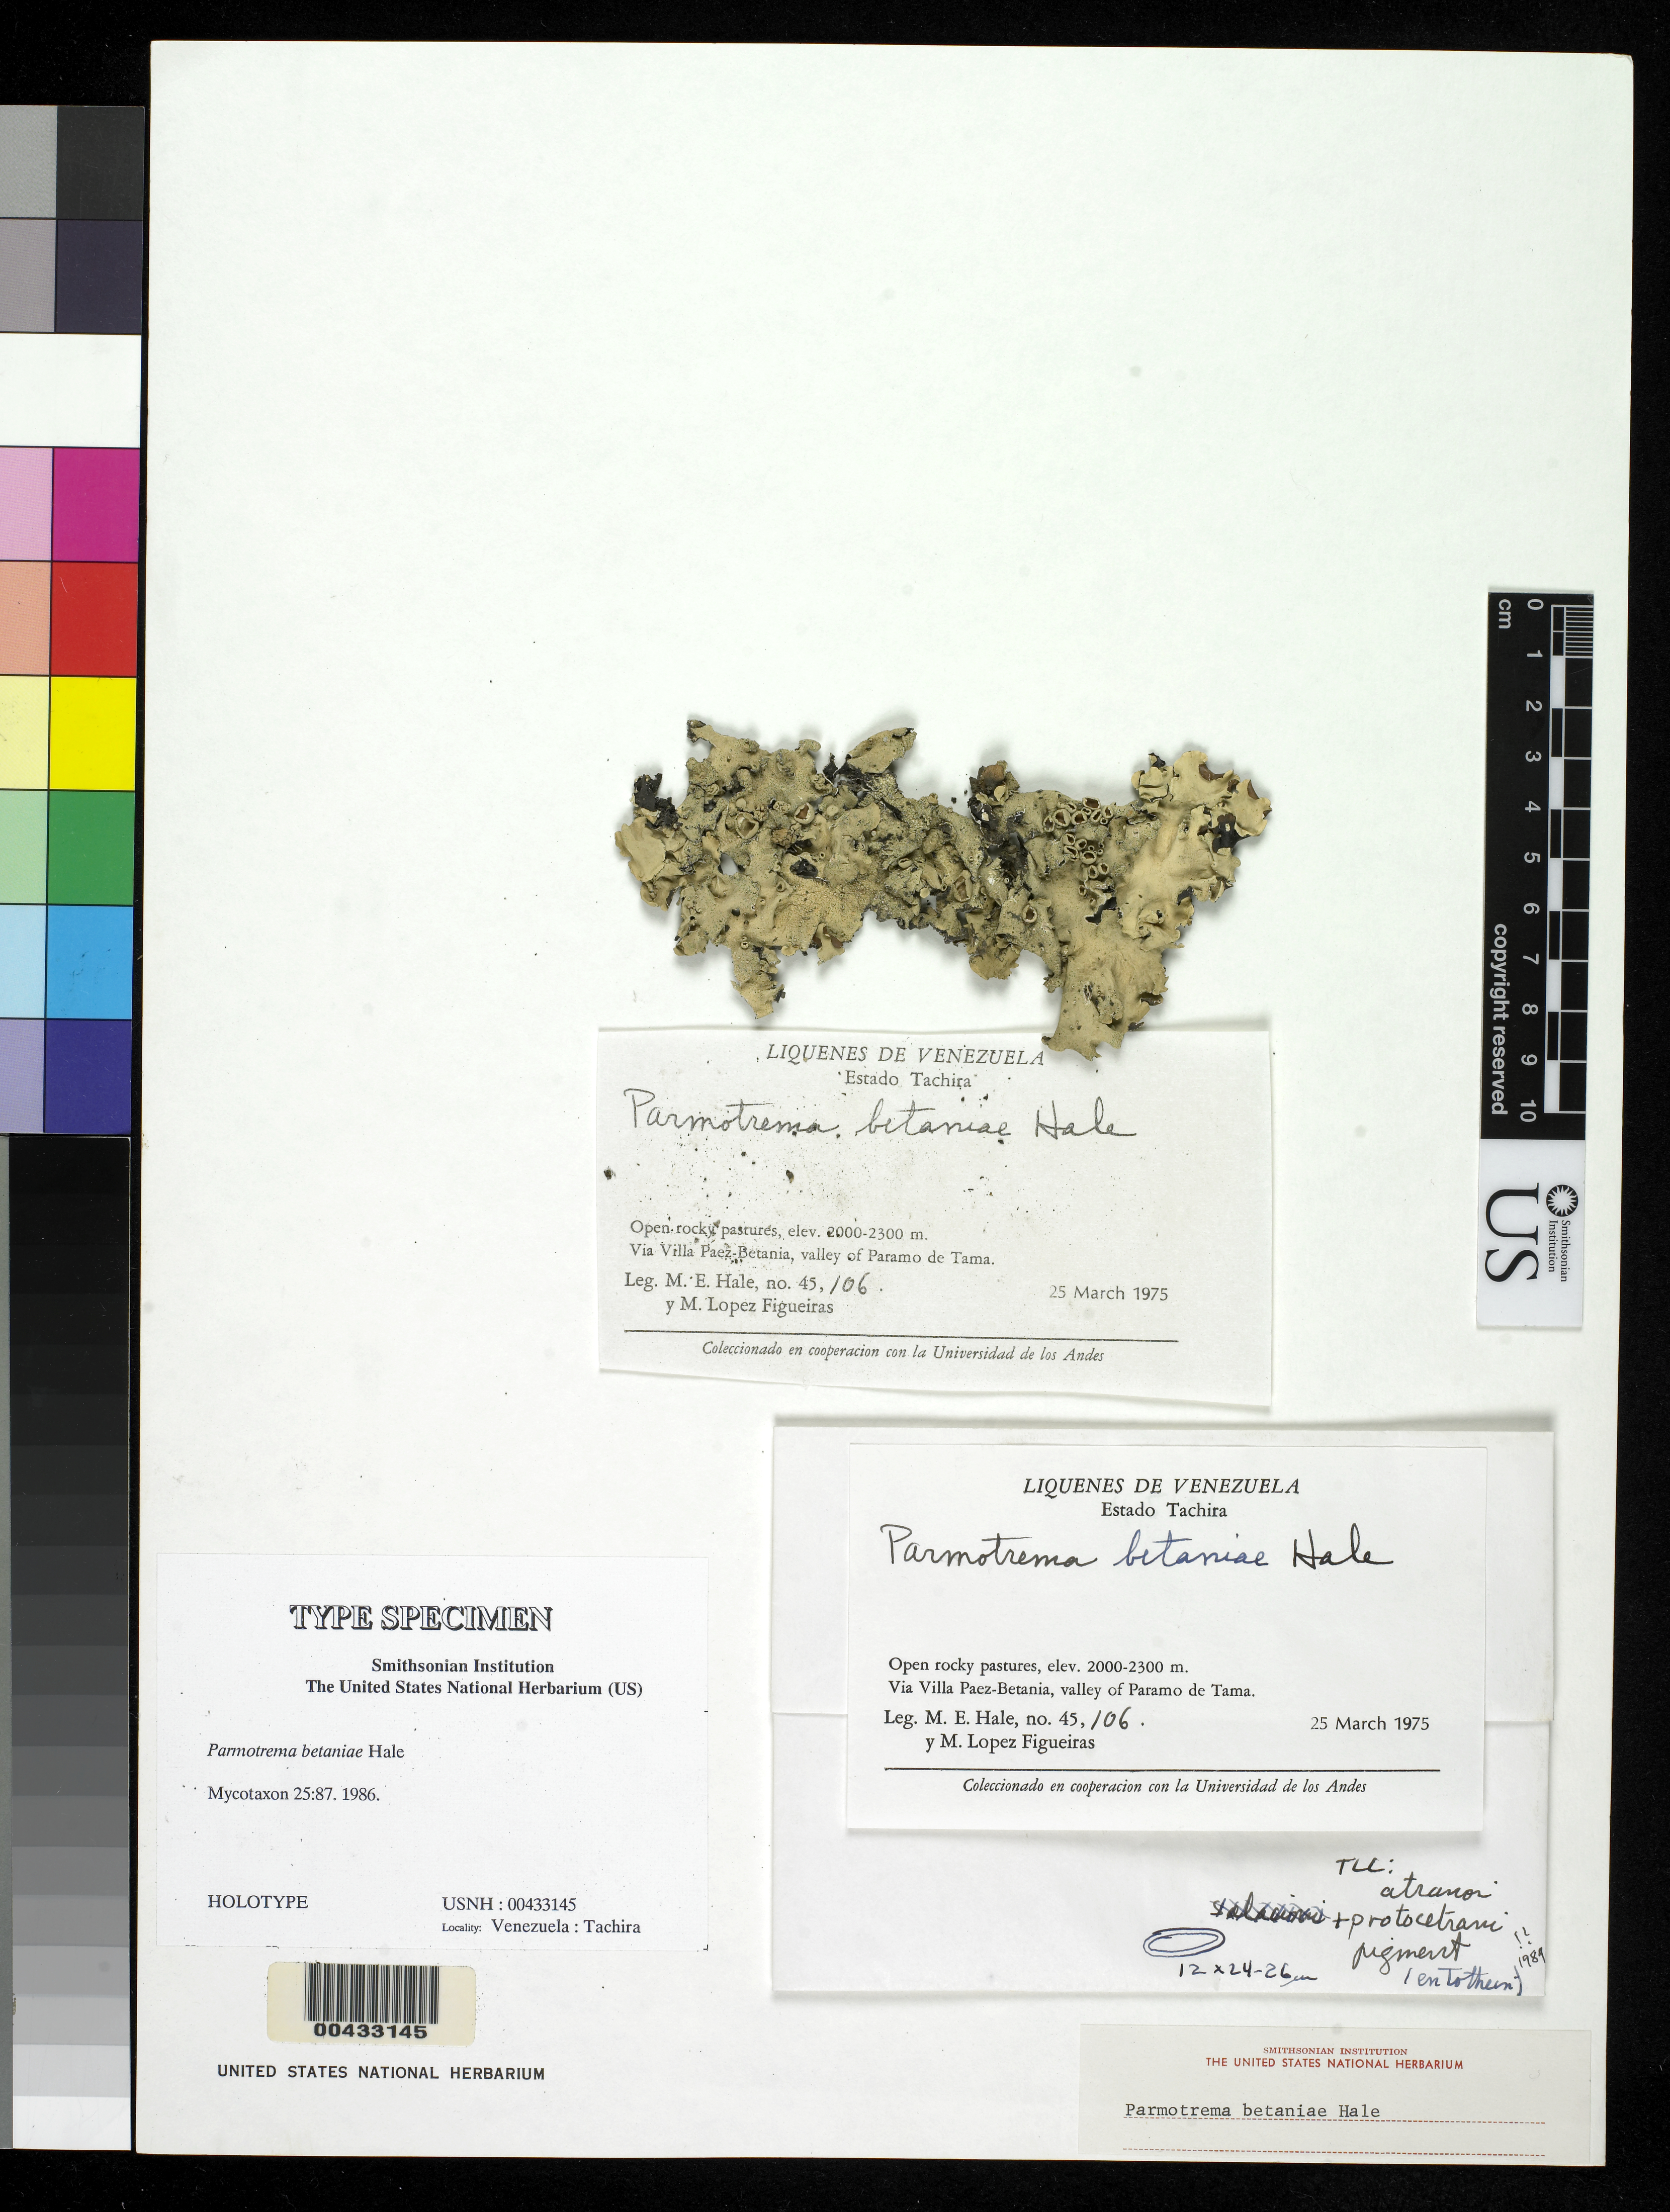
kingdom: Fungi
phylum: Ascomycota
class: Lecanoromycetes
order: Lecanorales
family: Parmeliaceae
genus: Parmotrema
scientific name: Parmotrema betaniae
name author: Hale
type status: Holotype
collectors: M. Hale & M. López Figueiras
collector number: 45106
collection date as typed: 25 Mar 1975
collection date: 1975-03-25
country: Venezuela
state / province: Tachira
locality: Via Villa Paez-Betania, valley of Paramo de Tama.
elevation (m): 2000